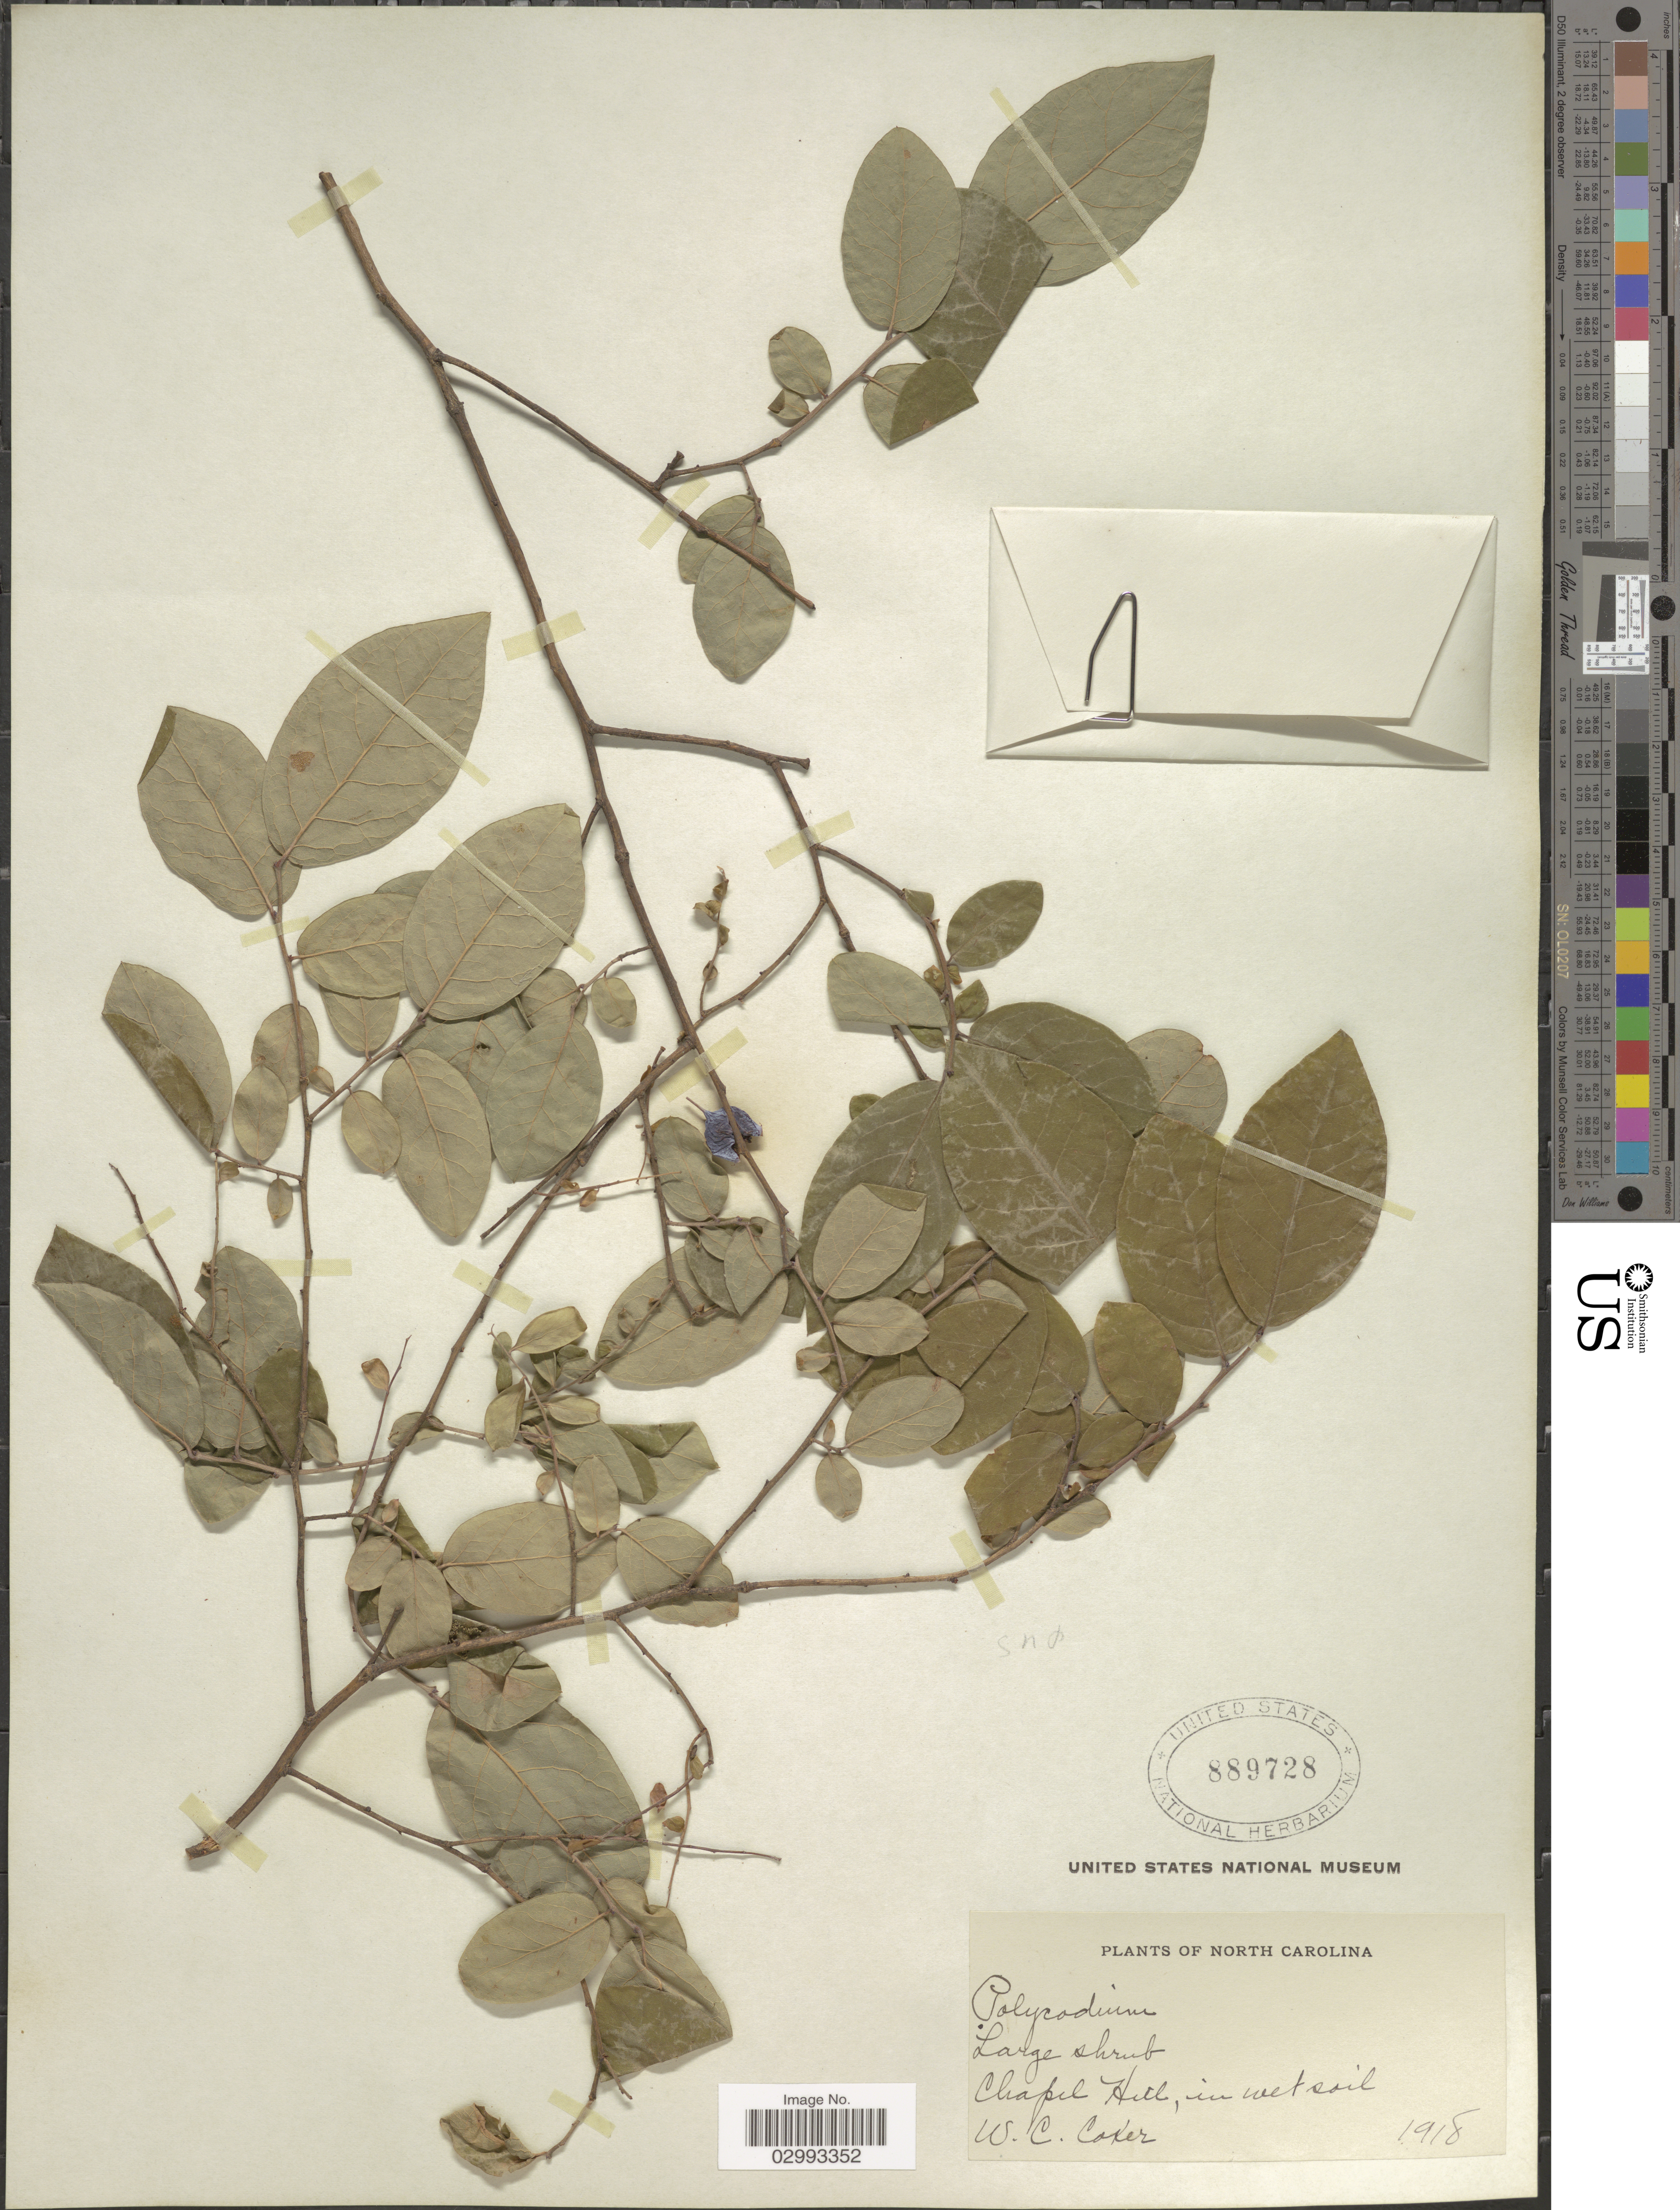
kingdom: Plantae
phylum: Tracheophyta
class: Magnoliopsida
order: Ericales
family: Ericaceae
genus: Polycodium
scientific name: Polycodium stamineum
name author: (L.) Greene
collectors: W. Coker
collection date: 1918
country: United States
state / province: North Carolina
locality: Chapel Hill, in wet soil.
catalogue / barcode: US 889728